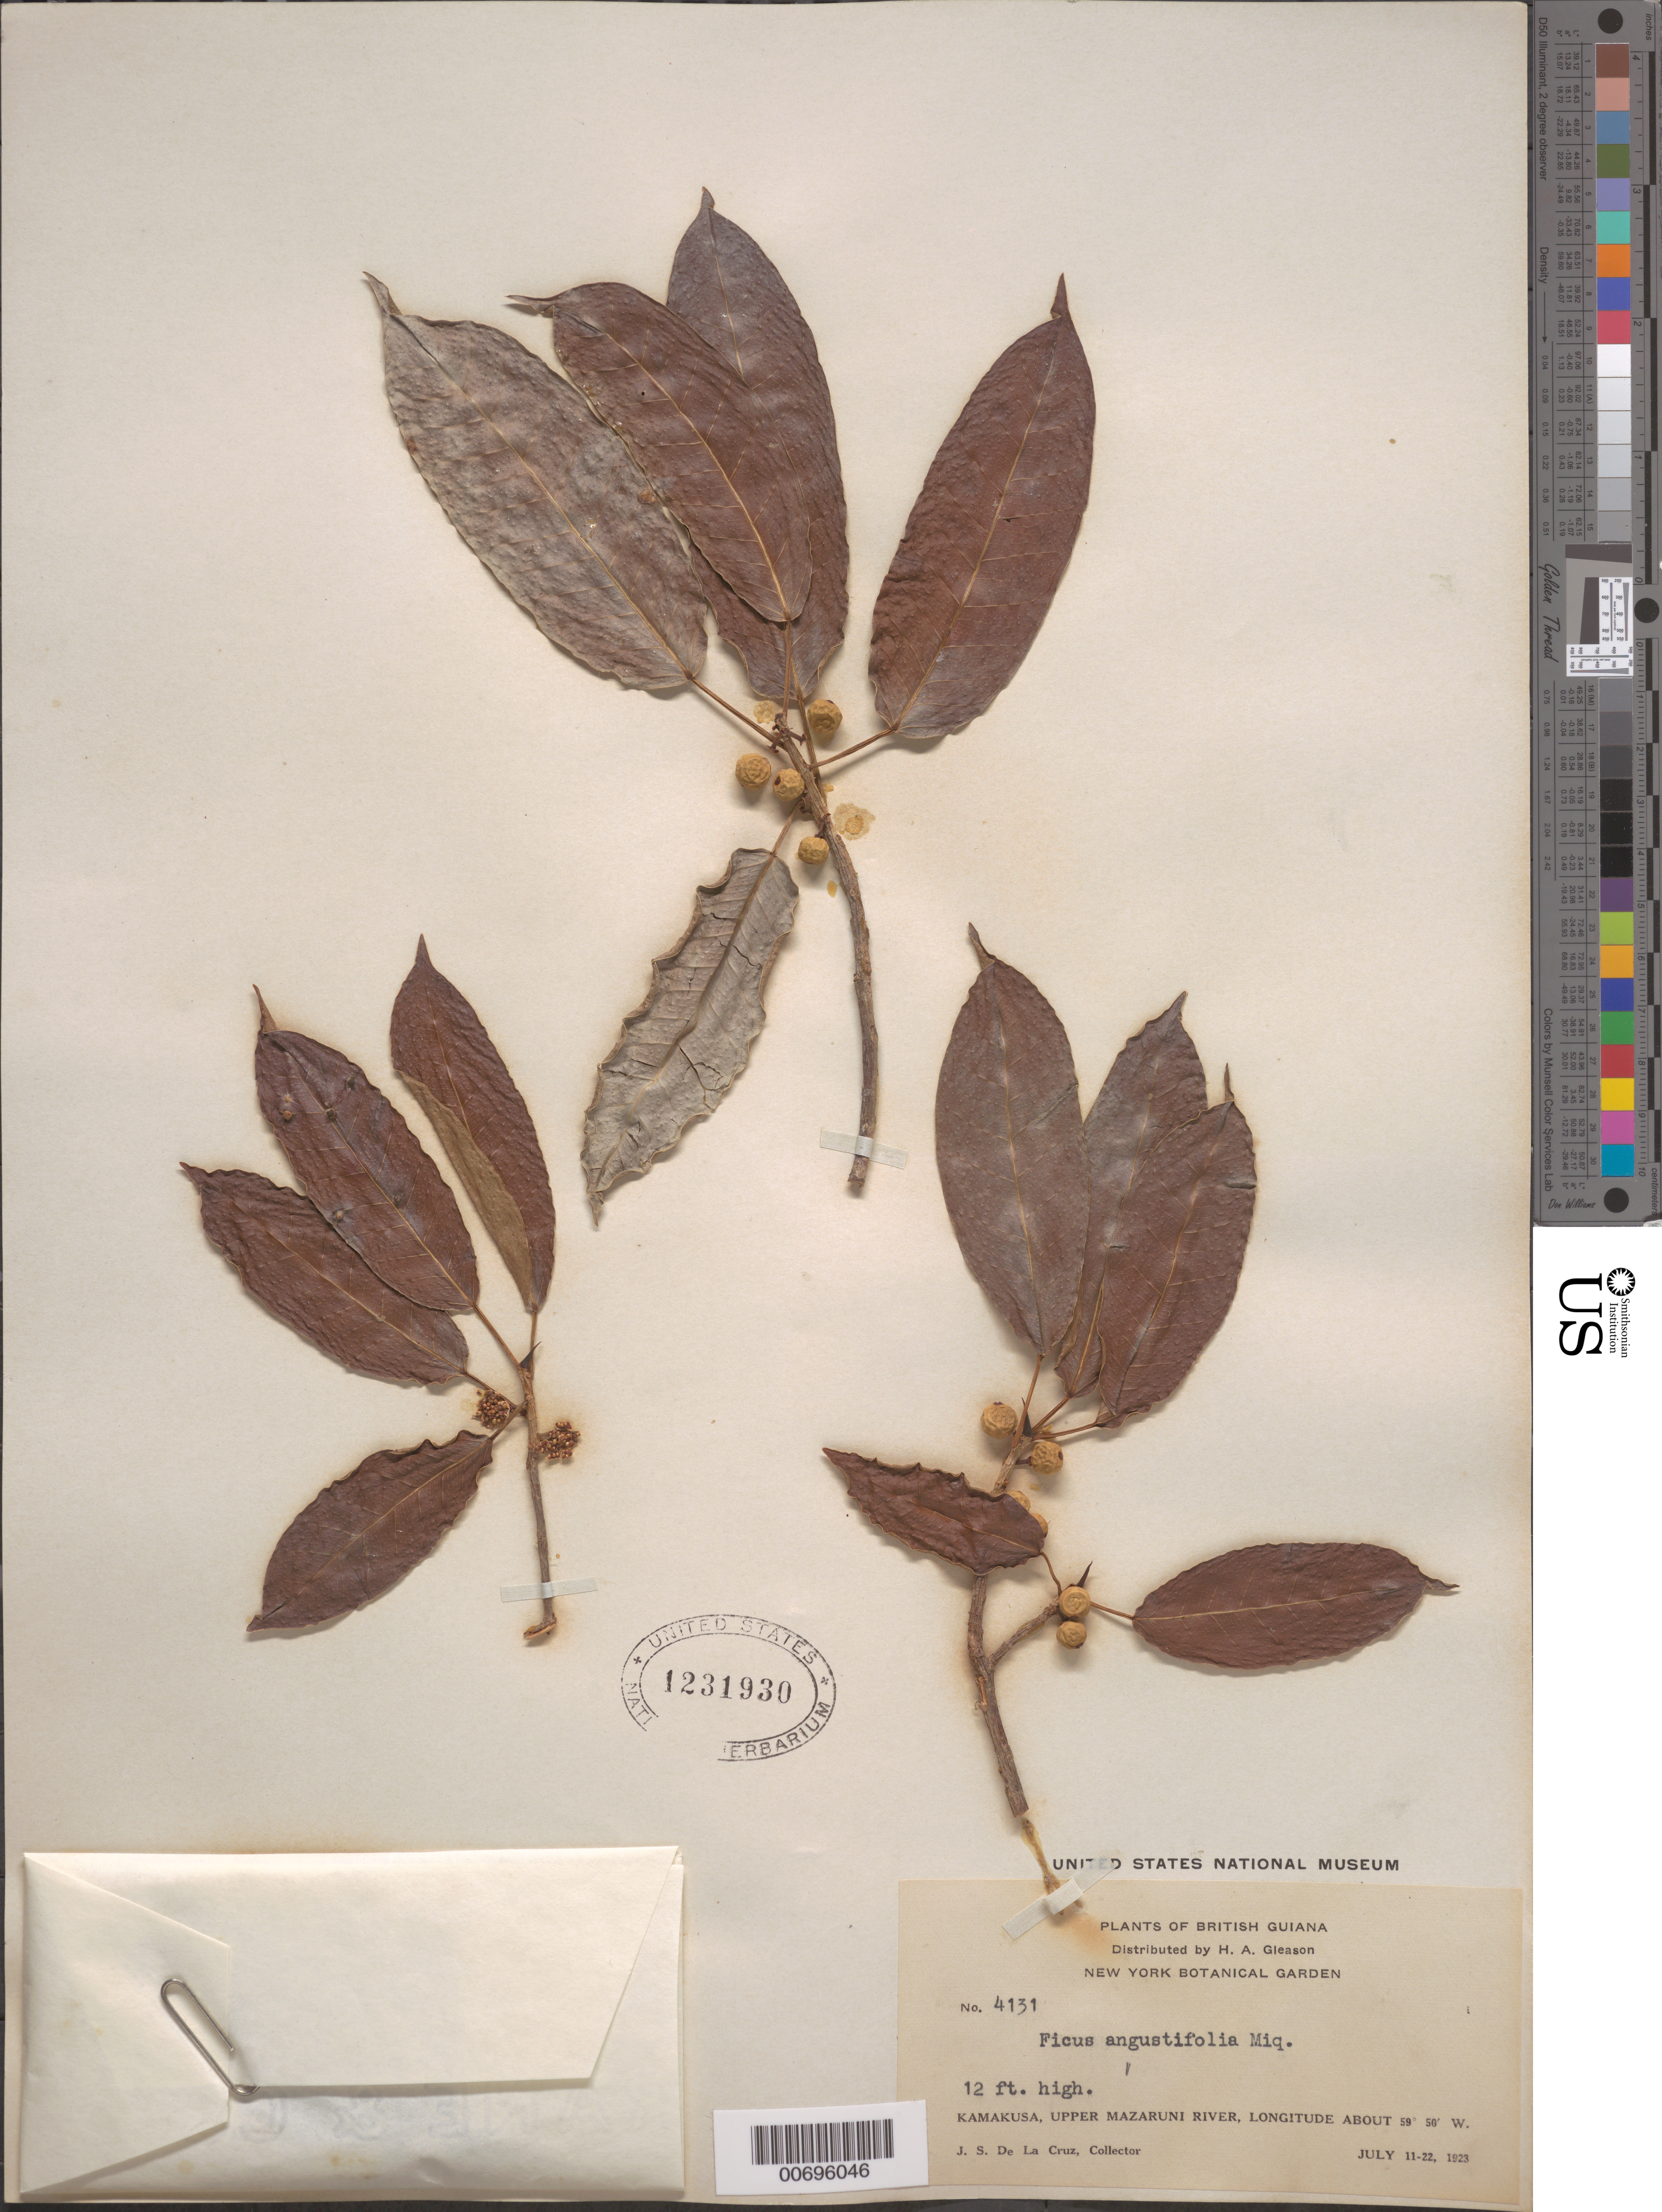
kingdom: Plantae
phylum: Tracheophyta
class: Magnoliopsida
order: Rosales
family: Moraceae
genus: Ficus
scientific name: Ficus angustifolia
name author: Blume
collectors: J. S. de la Cruz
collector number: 4131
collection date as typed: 11-Jul-23 to 22-Jul-23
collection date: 1923-07-11/1923-07-22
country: Guyana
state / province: Cuyuni-Mazaruni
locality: Kamakusa, Upper Mazaruni R.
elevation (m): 100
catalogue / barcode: US 1231930